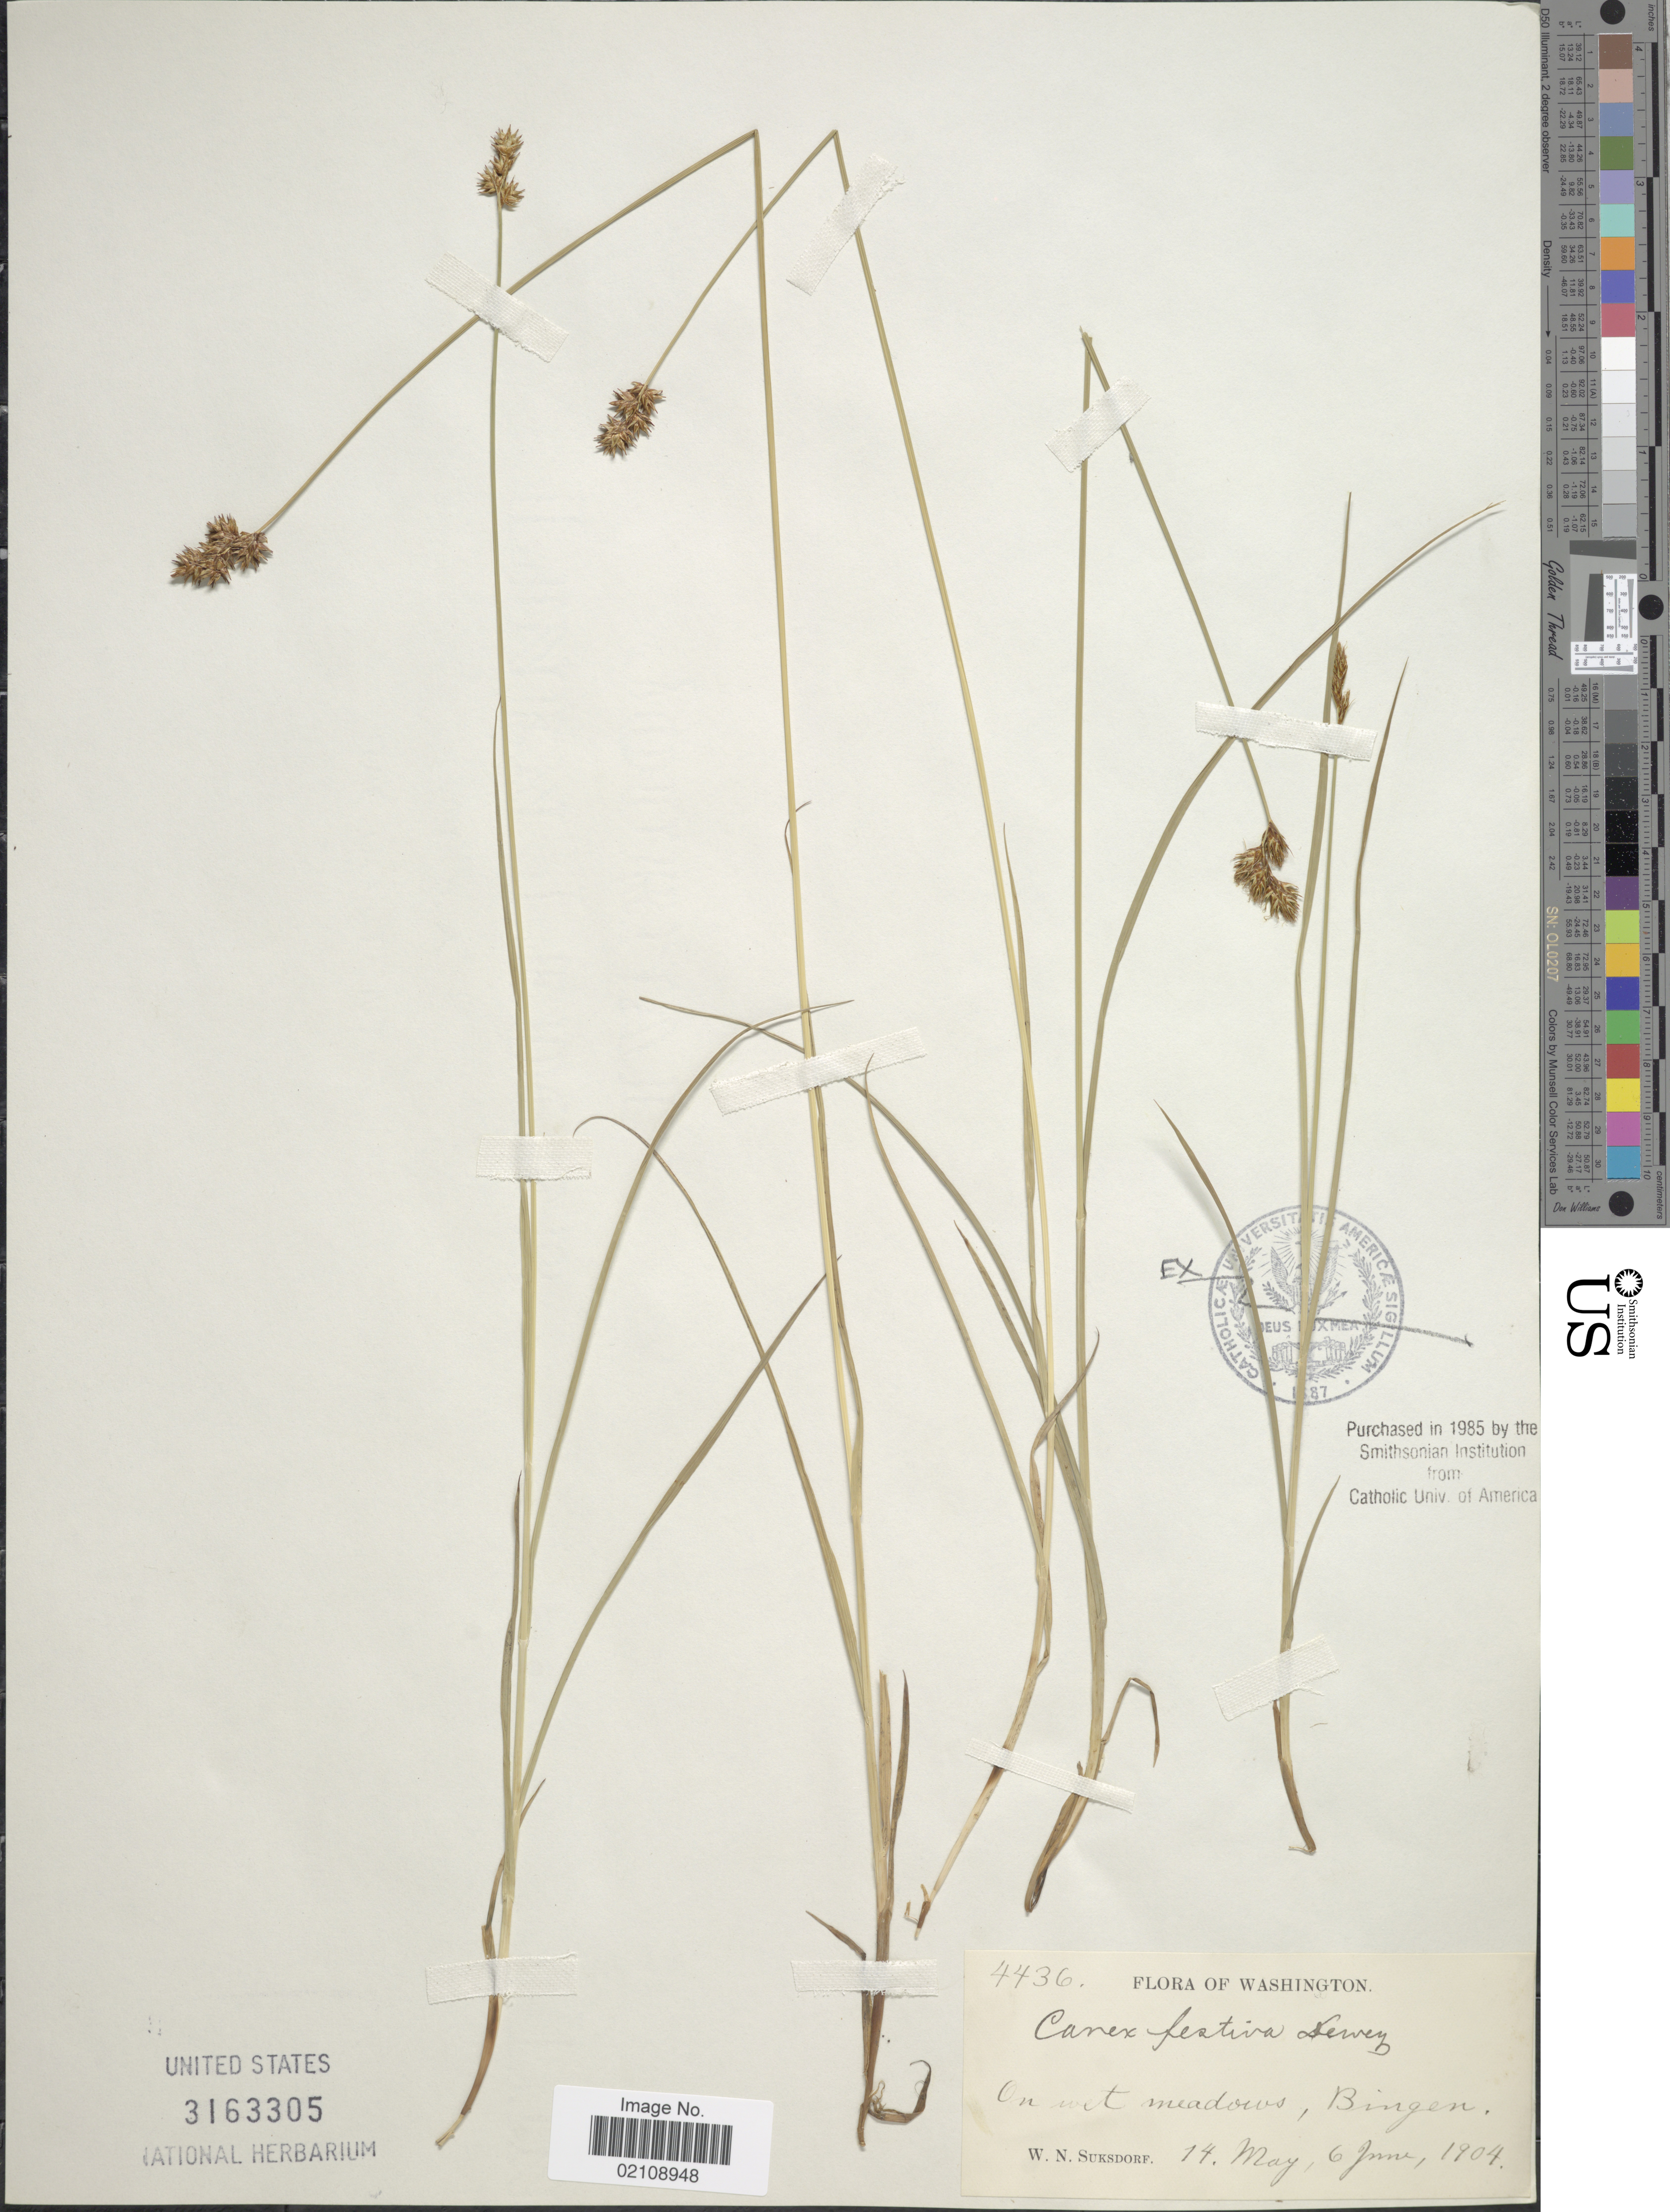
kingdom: Plantae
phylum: Tracheophyta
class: Liliopsida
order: Poales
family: Cyperaceae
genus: Carex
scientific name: Carex pachystachya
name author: Cham. ex Steud.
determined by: Strong, Mark T., (BOT), Smithsonian Institution - National Museum of Natural History (UNITED STATES)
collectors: W. N. Suksdorf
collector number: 4436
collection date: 1904-05-14/1904-06-06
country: United States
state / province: Washington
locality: Bingen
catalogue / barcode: US 3163305